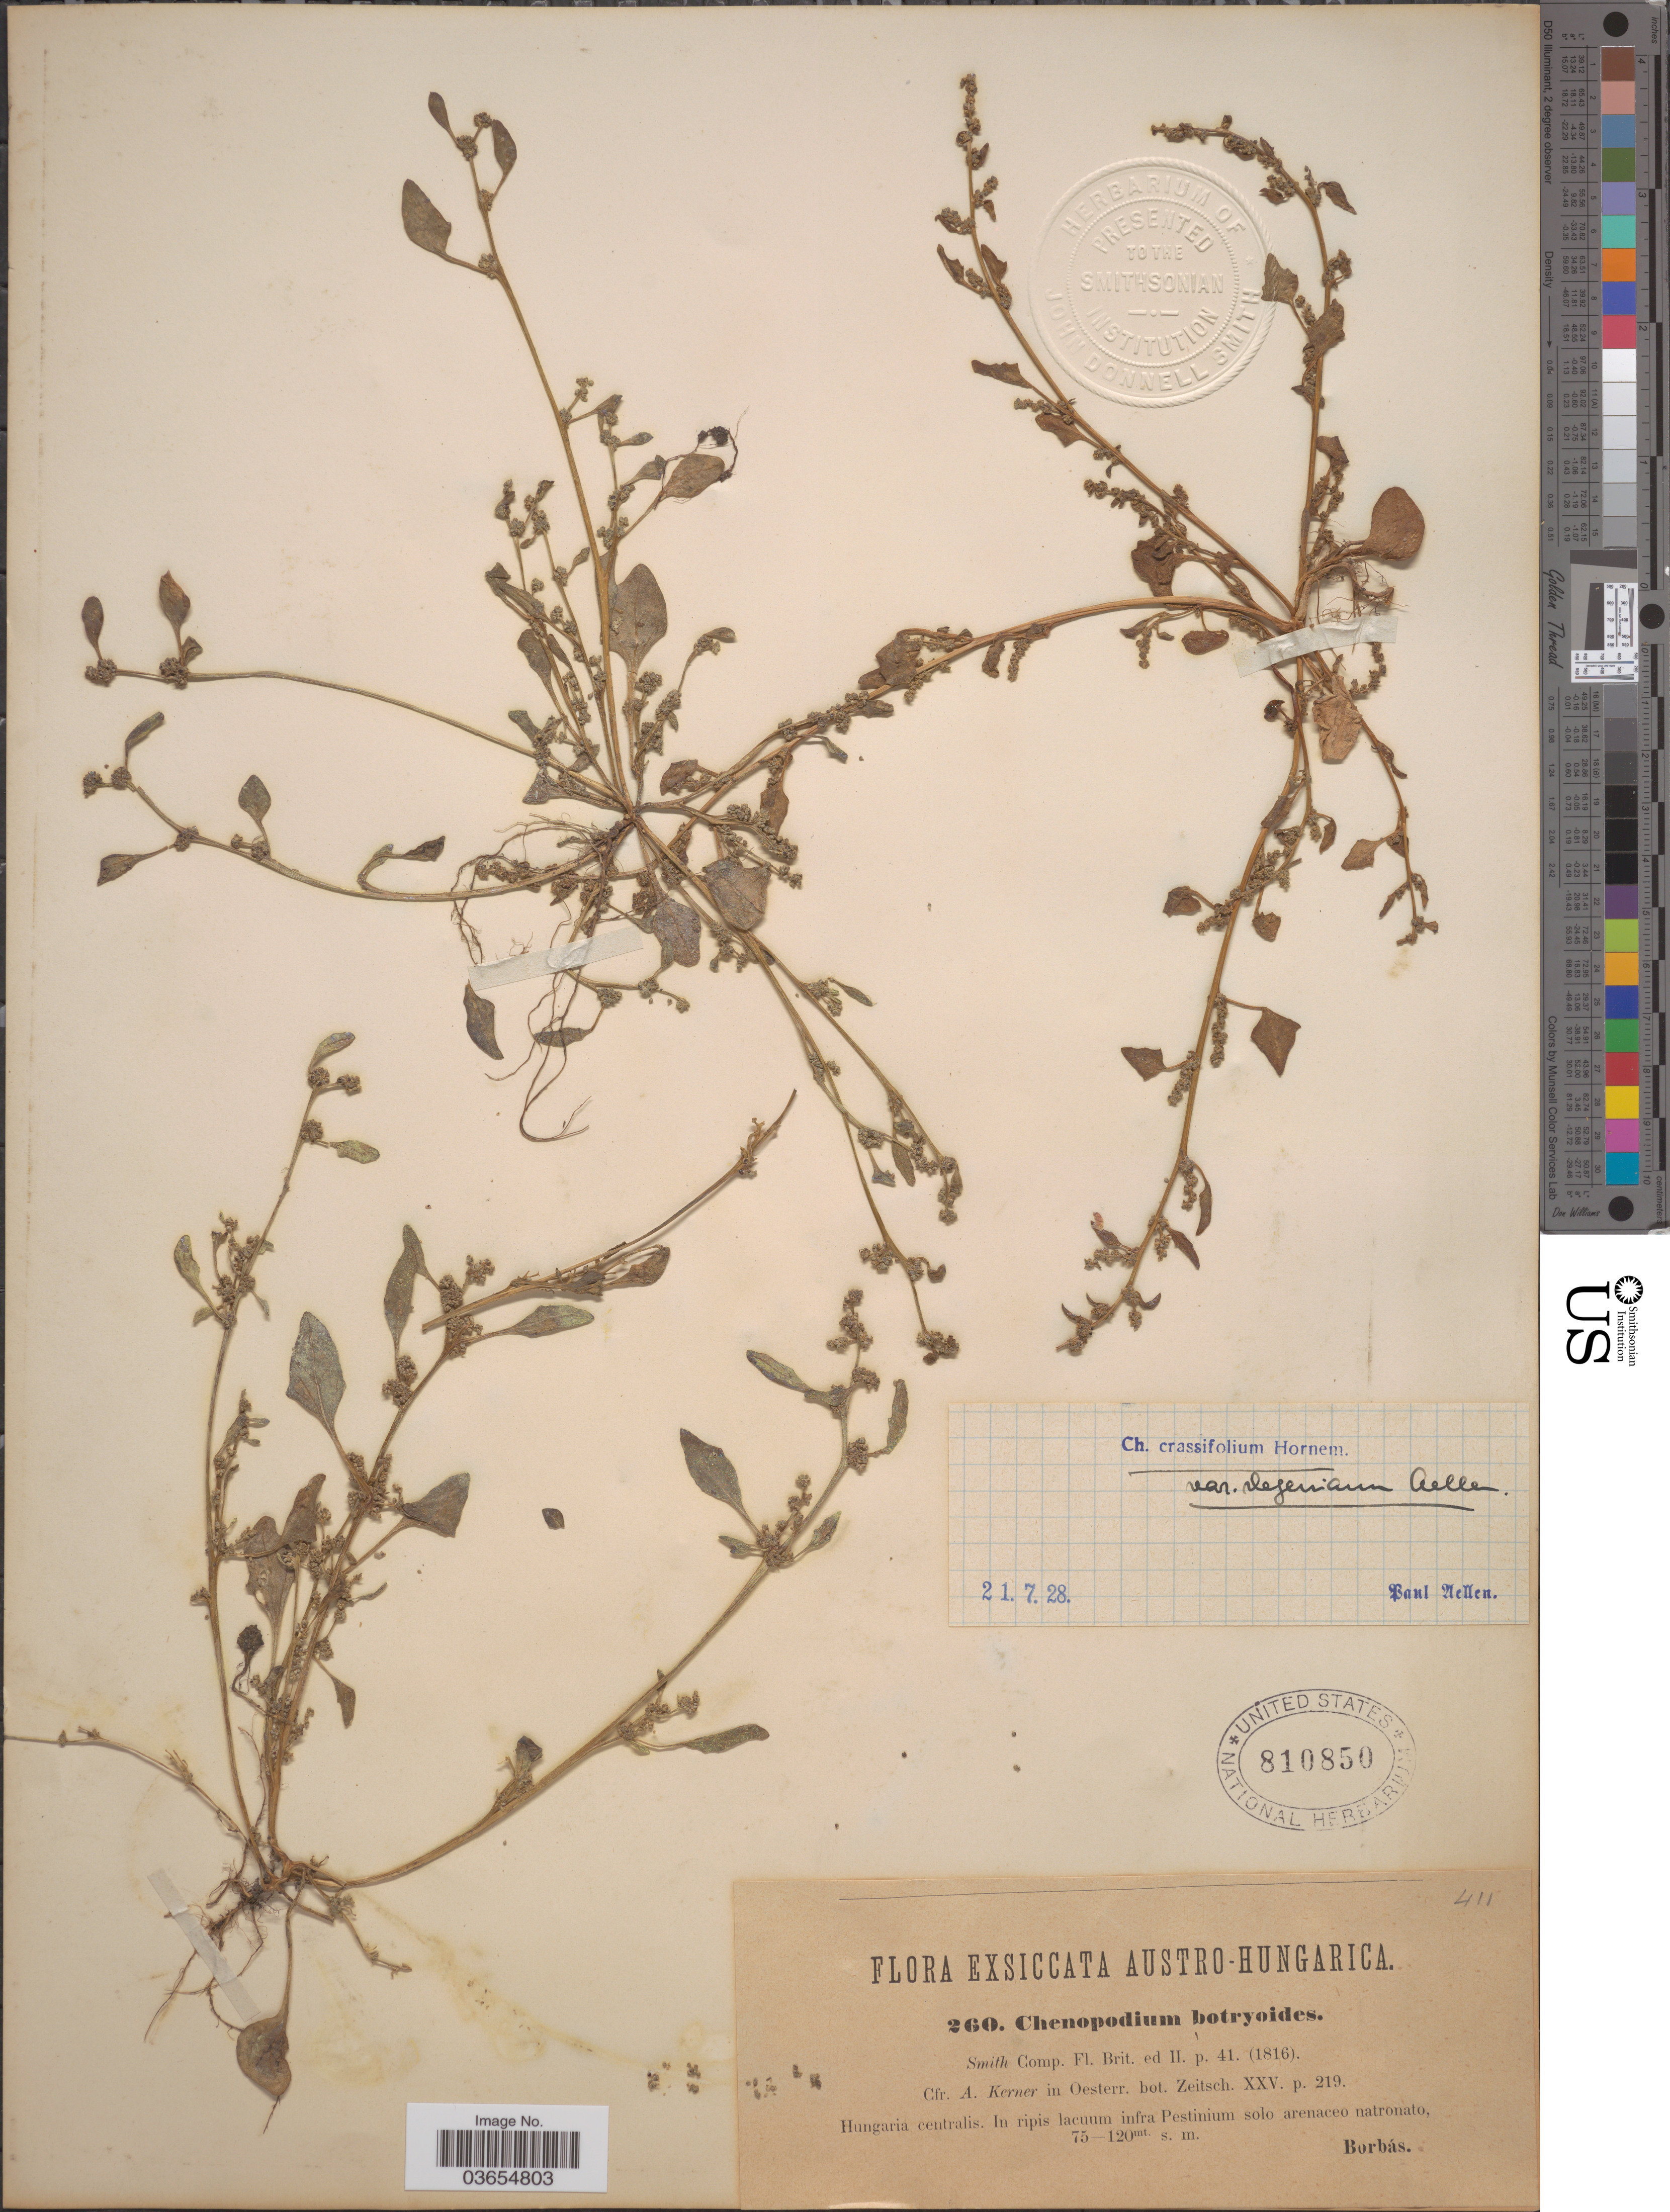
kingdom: Plantae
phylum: Tracheophyta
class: Magnoliopsida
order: Caryophyllales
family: Amaranthaceae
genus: Chenopodium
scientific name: Chenopodium chenopodioides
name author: (L.) Aellen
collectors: V. von Borbás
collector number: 260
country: Hungary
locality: Austro-Hungarica. Hungaria centralis. In ripis lacuum infra Pestinium solo arenaceo natronato.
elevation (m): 75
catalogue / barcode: US 810850